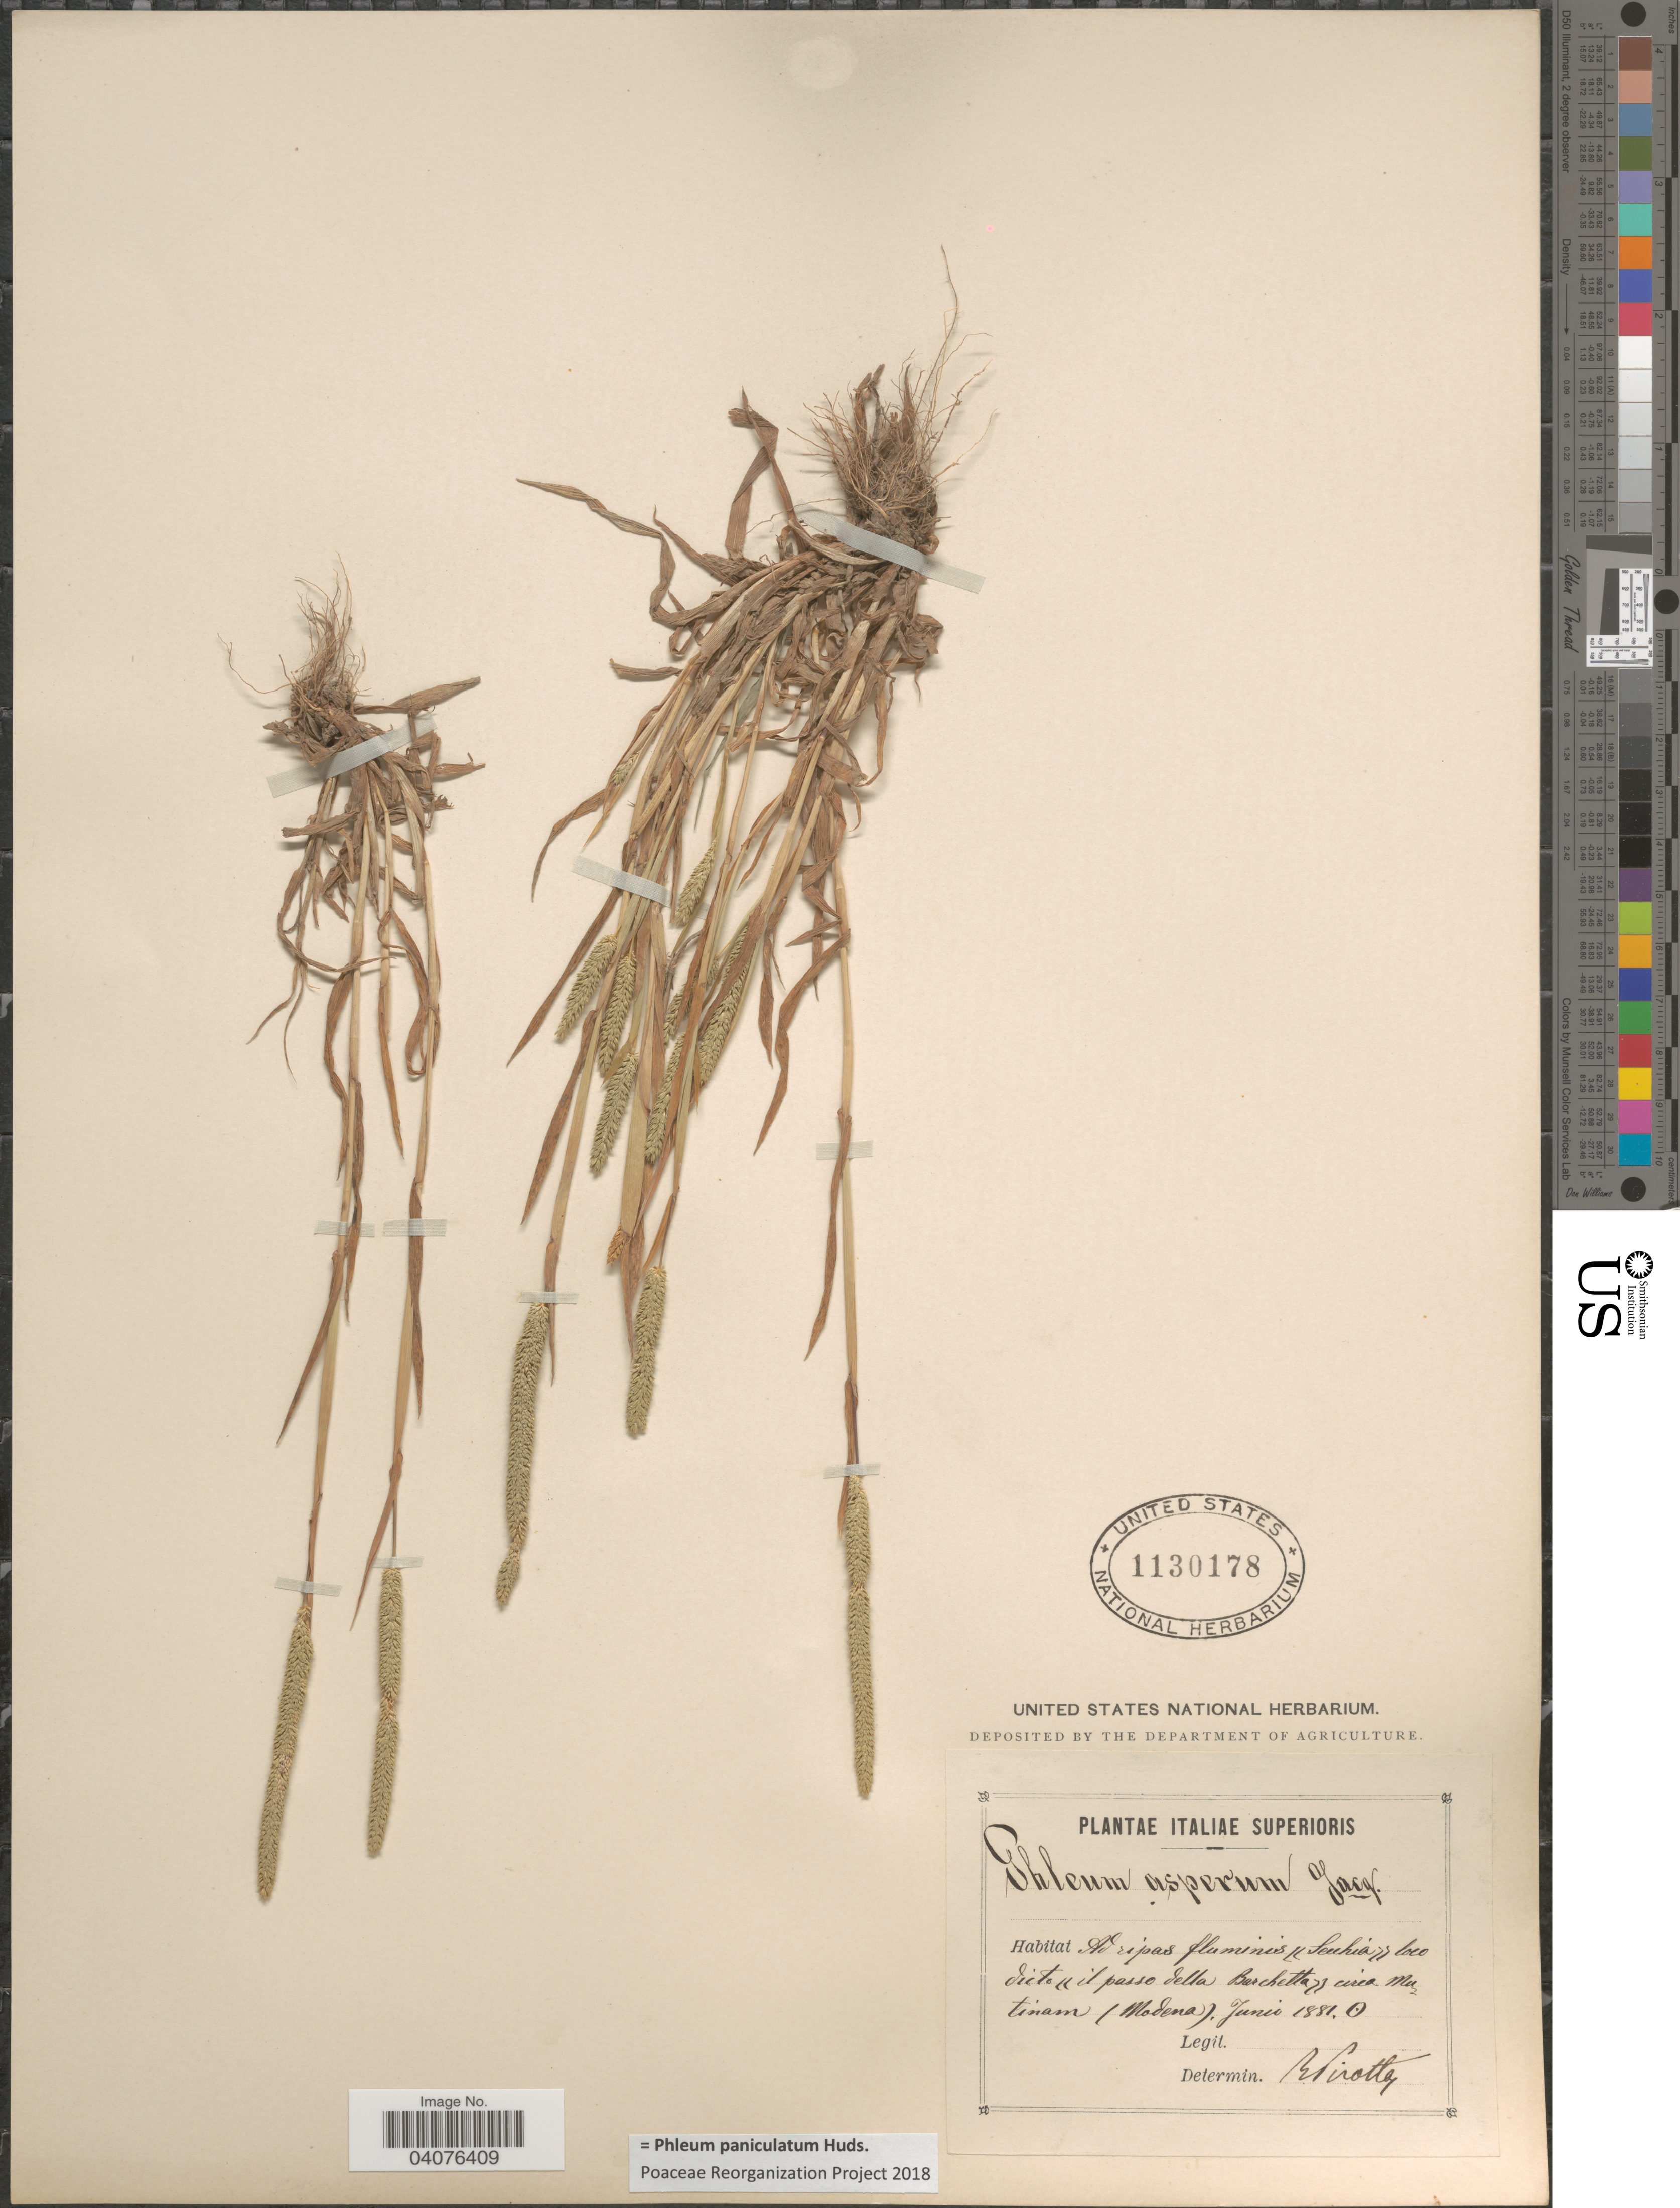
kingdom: Plantae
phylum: Tracheophyta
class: Liliopsida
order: Poales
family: Poaceae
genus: Phleum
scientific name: Phleum paniculatum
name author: Huds.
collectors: R. Pirottay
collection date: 1881-06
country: Italy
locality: Italiae Superioris. Ad ripas fluminis <<Seuhia>> loco dicto << it passo della Barchetta>> circa Mutinam (Modena).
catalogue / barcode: US 1130178